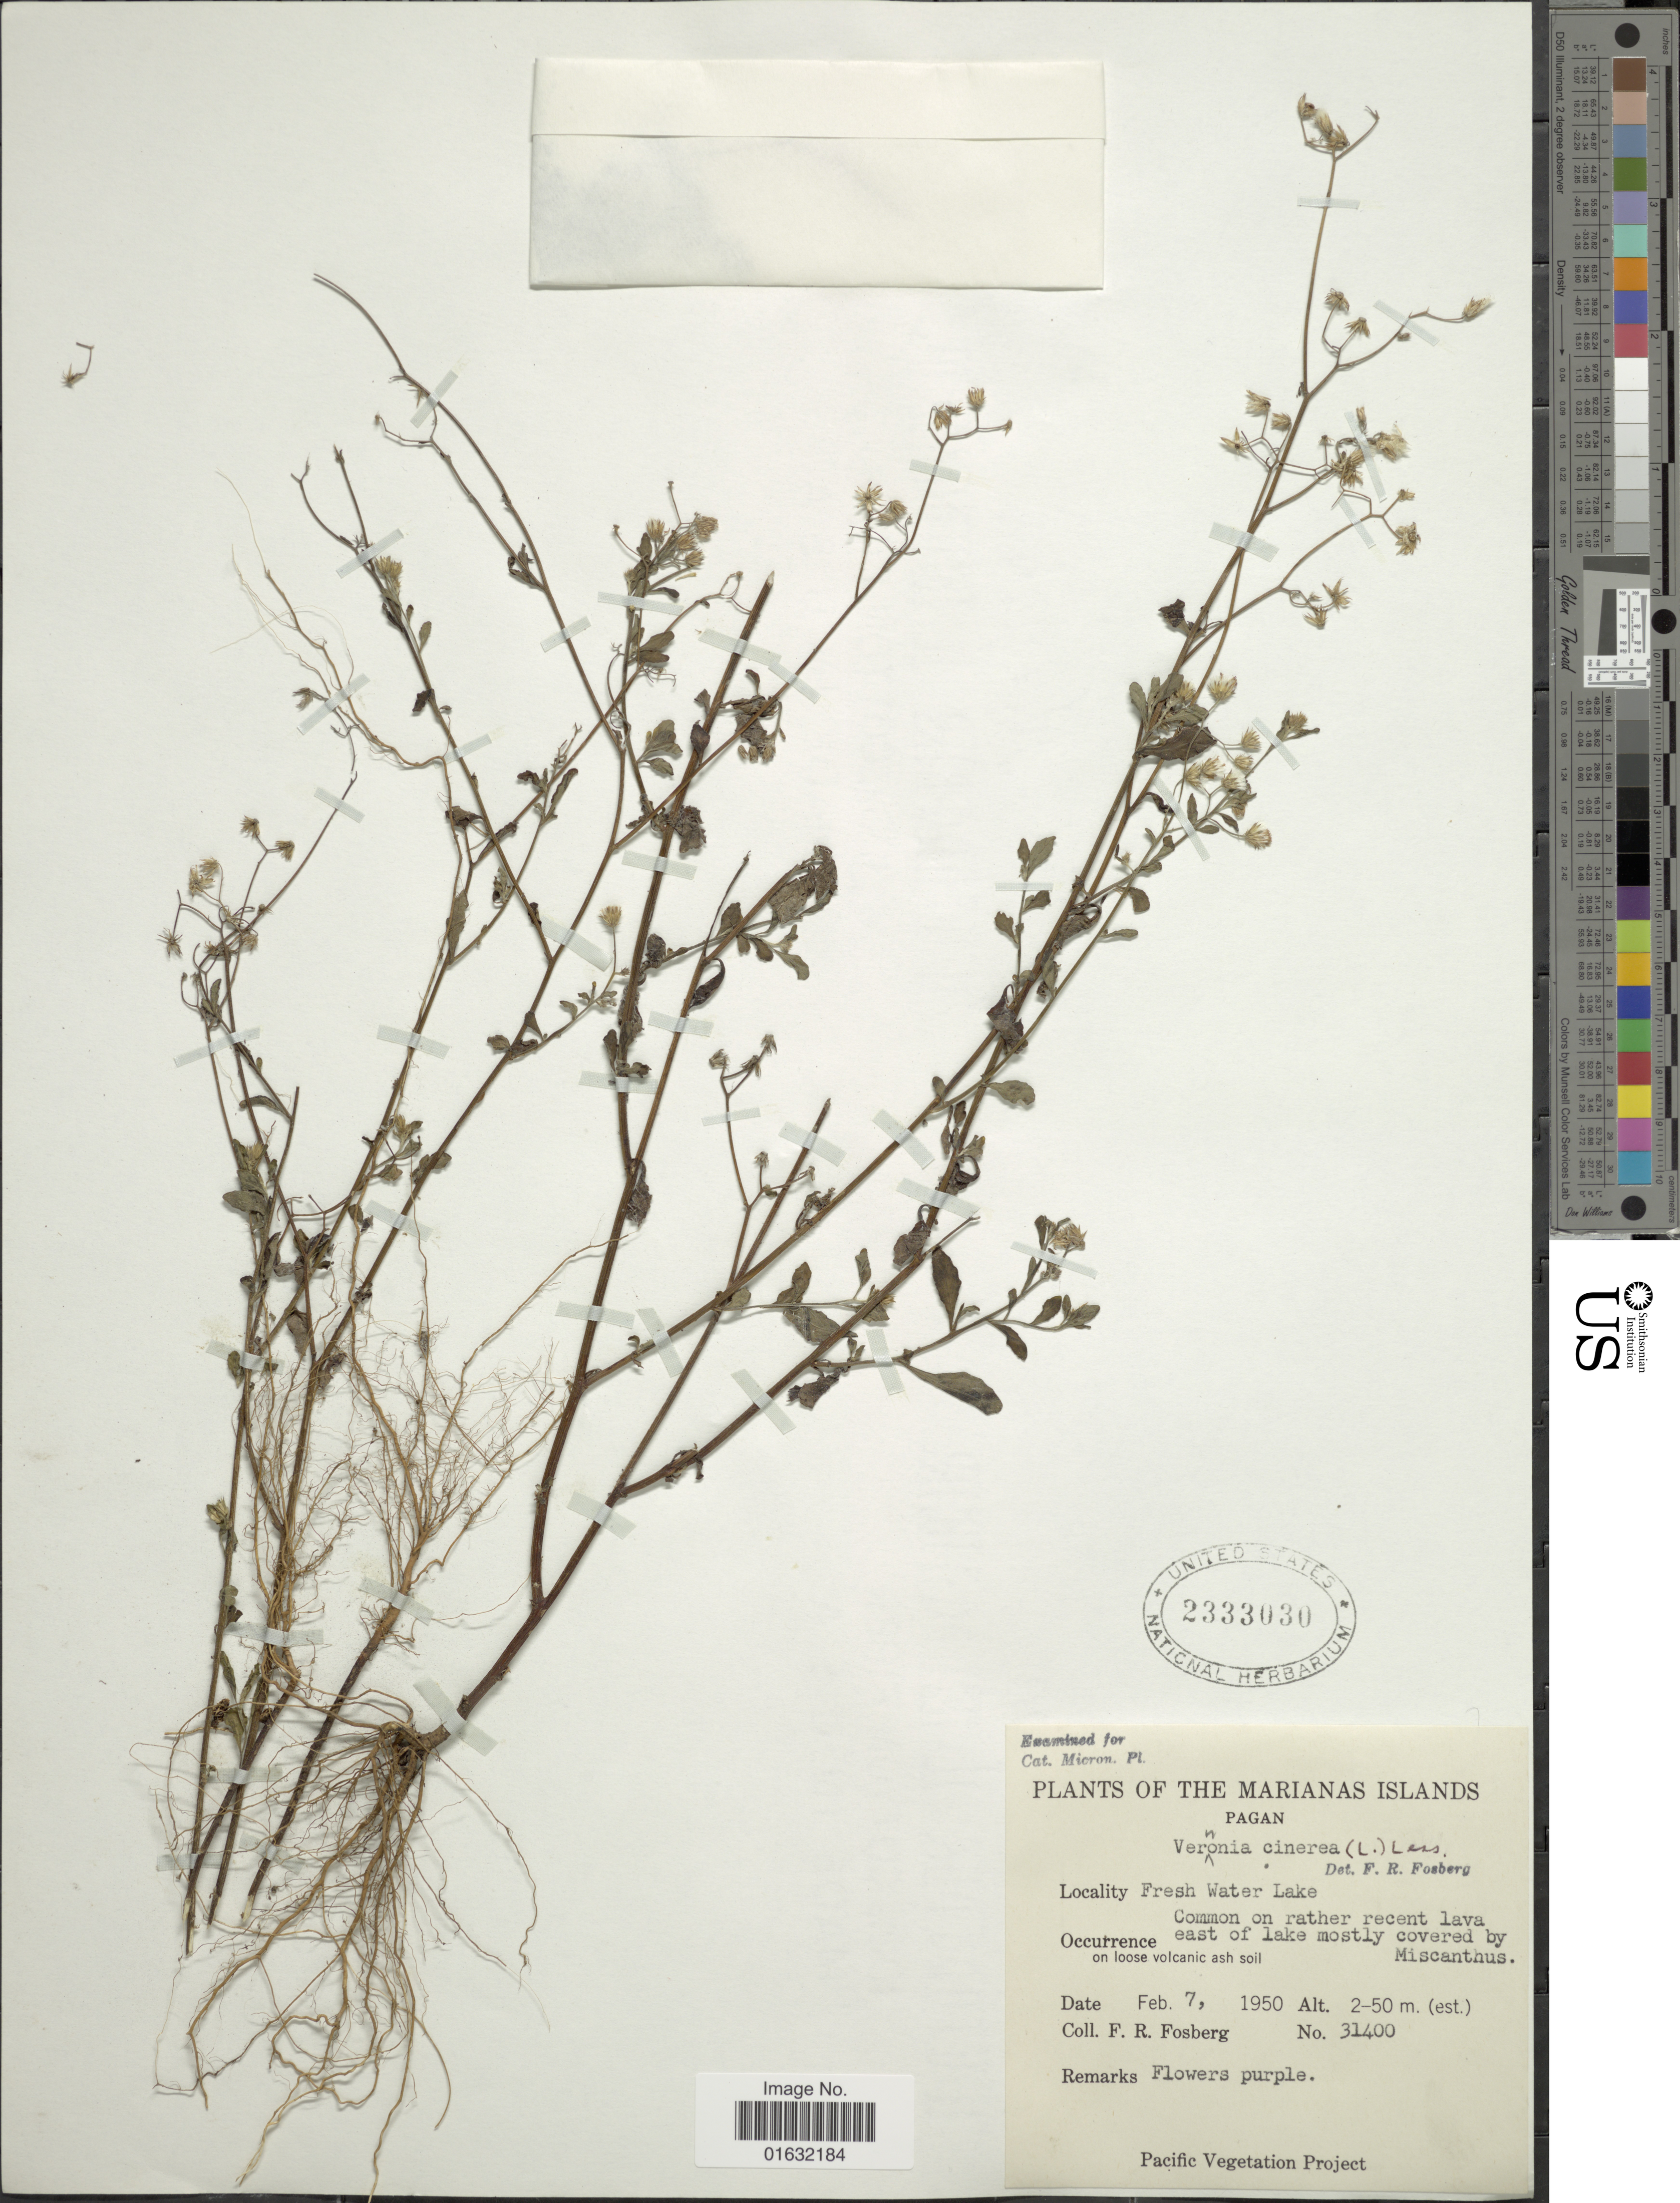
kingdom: Plantae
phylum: Tracheophyta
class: Magnoliopsida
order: Asterales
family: Asteraceae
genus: Cyanthillium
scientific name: Cyanthillium cinereum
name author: (L.) H. Rob.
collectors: F. R. Fosberg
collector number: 31400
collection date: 1950-02-07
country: Northern Mariana Islands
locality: The Mariana Island, Pagan, Fresh Water Lake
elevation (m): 2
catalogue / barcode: US 2333030